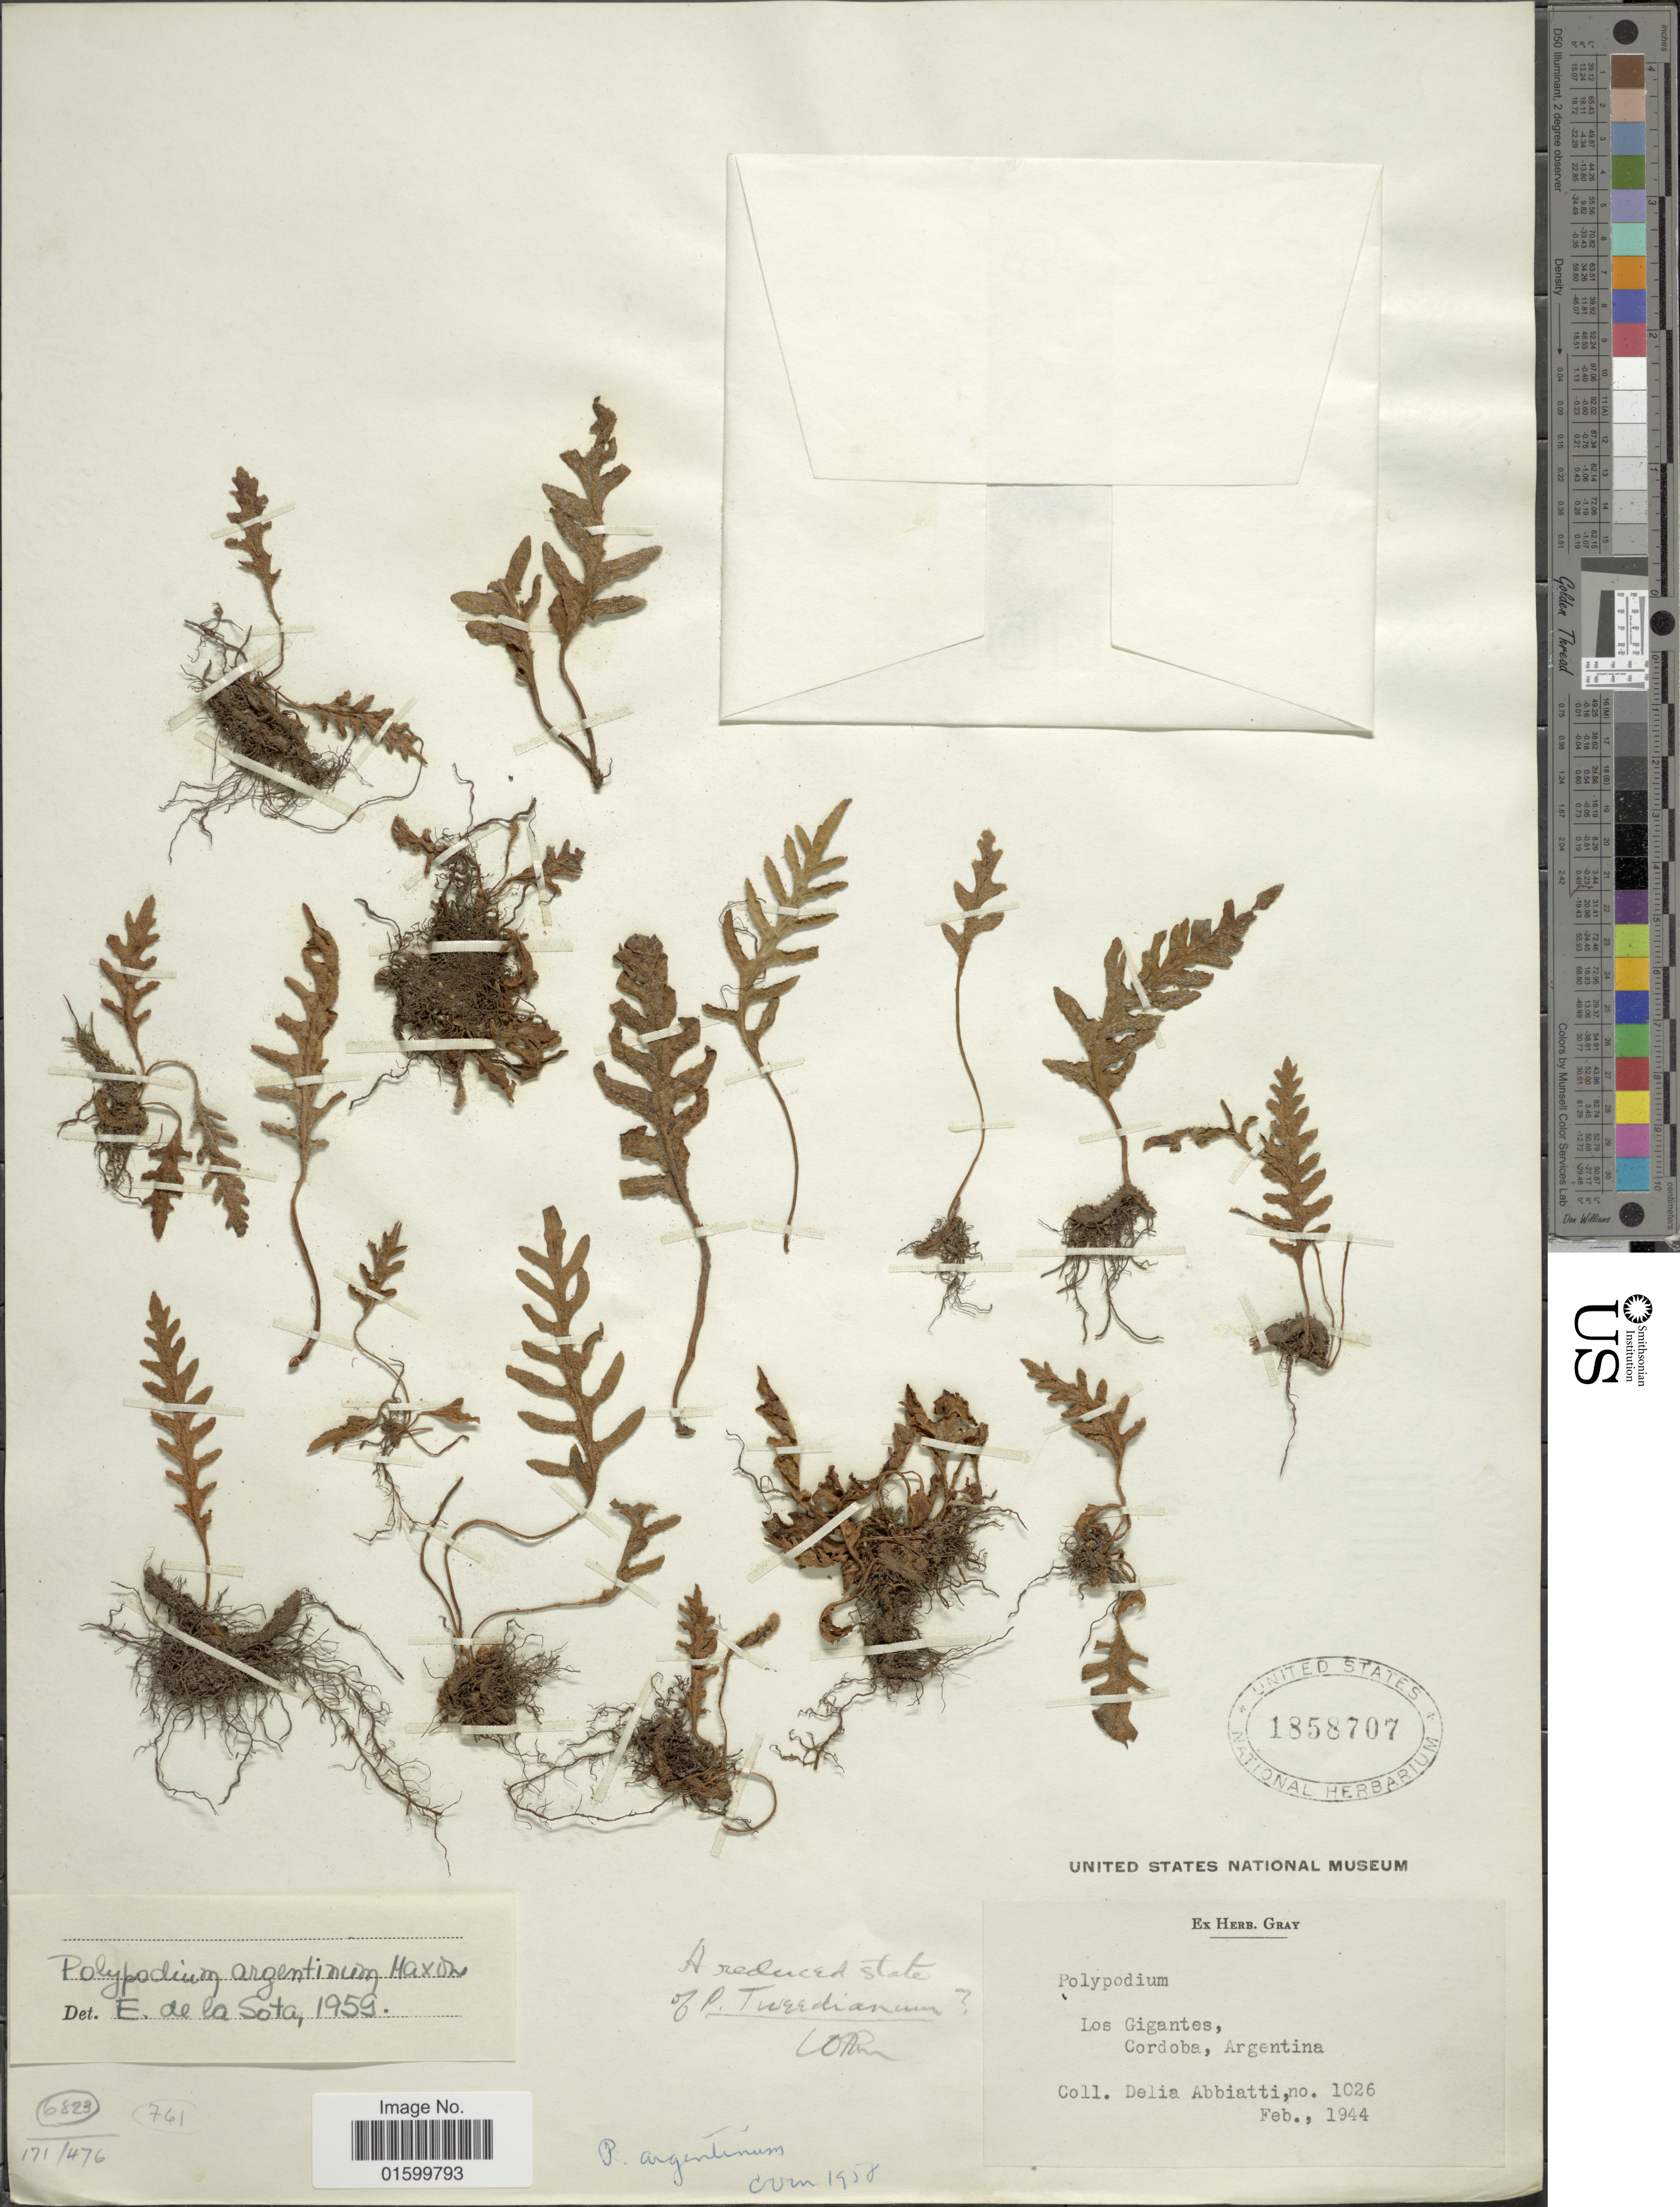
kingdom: Plantae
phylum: Tracheophyta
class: Polypodiopsida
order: Polypodiales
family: Polypodiaceae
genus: Pleopeltis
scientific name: Pleopeltis pinnatifida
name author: Gill.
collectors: D. Abbiatti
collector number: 1026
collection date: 1944-02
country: Argentina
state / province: Cordoba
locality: Los Gigantes, Cordoba, Argentina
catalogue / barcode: US 1858707